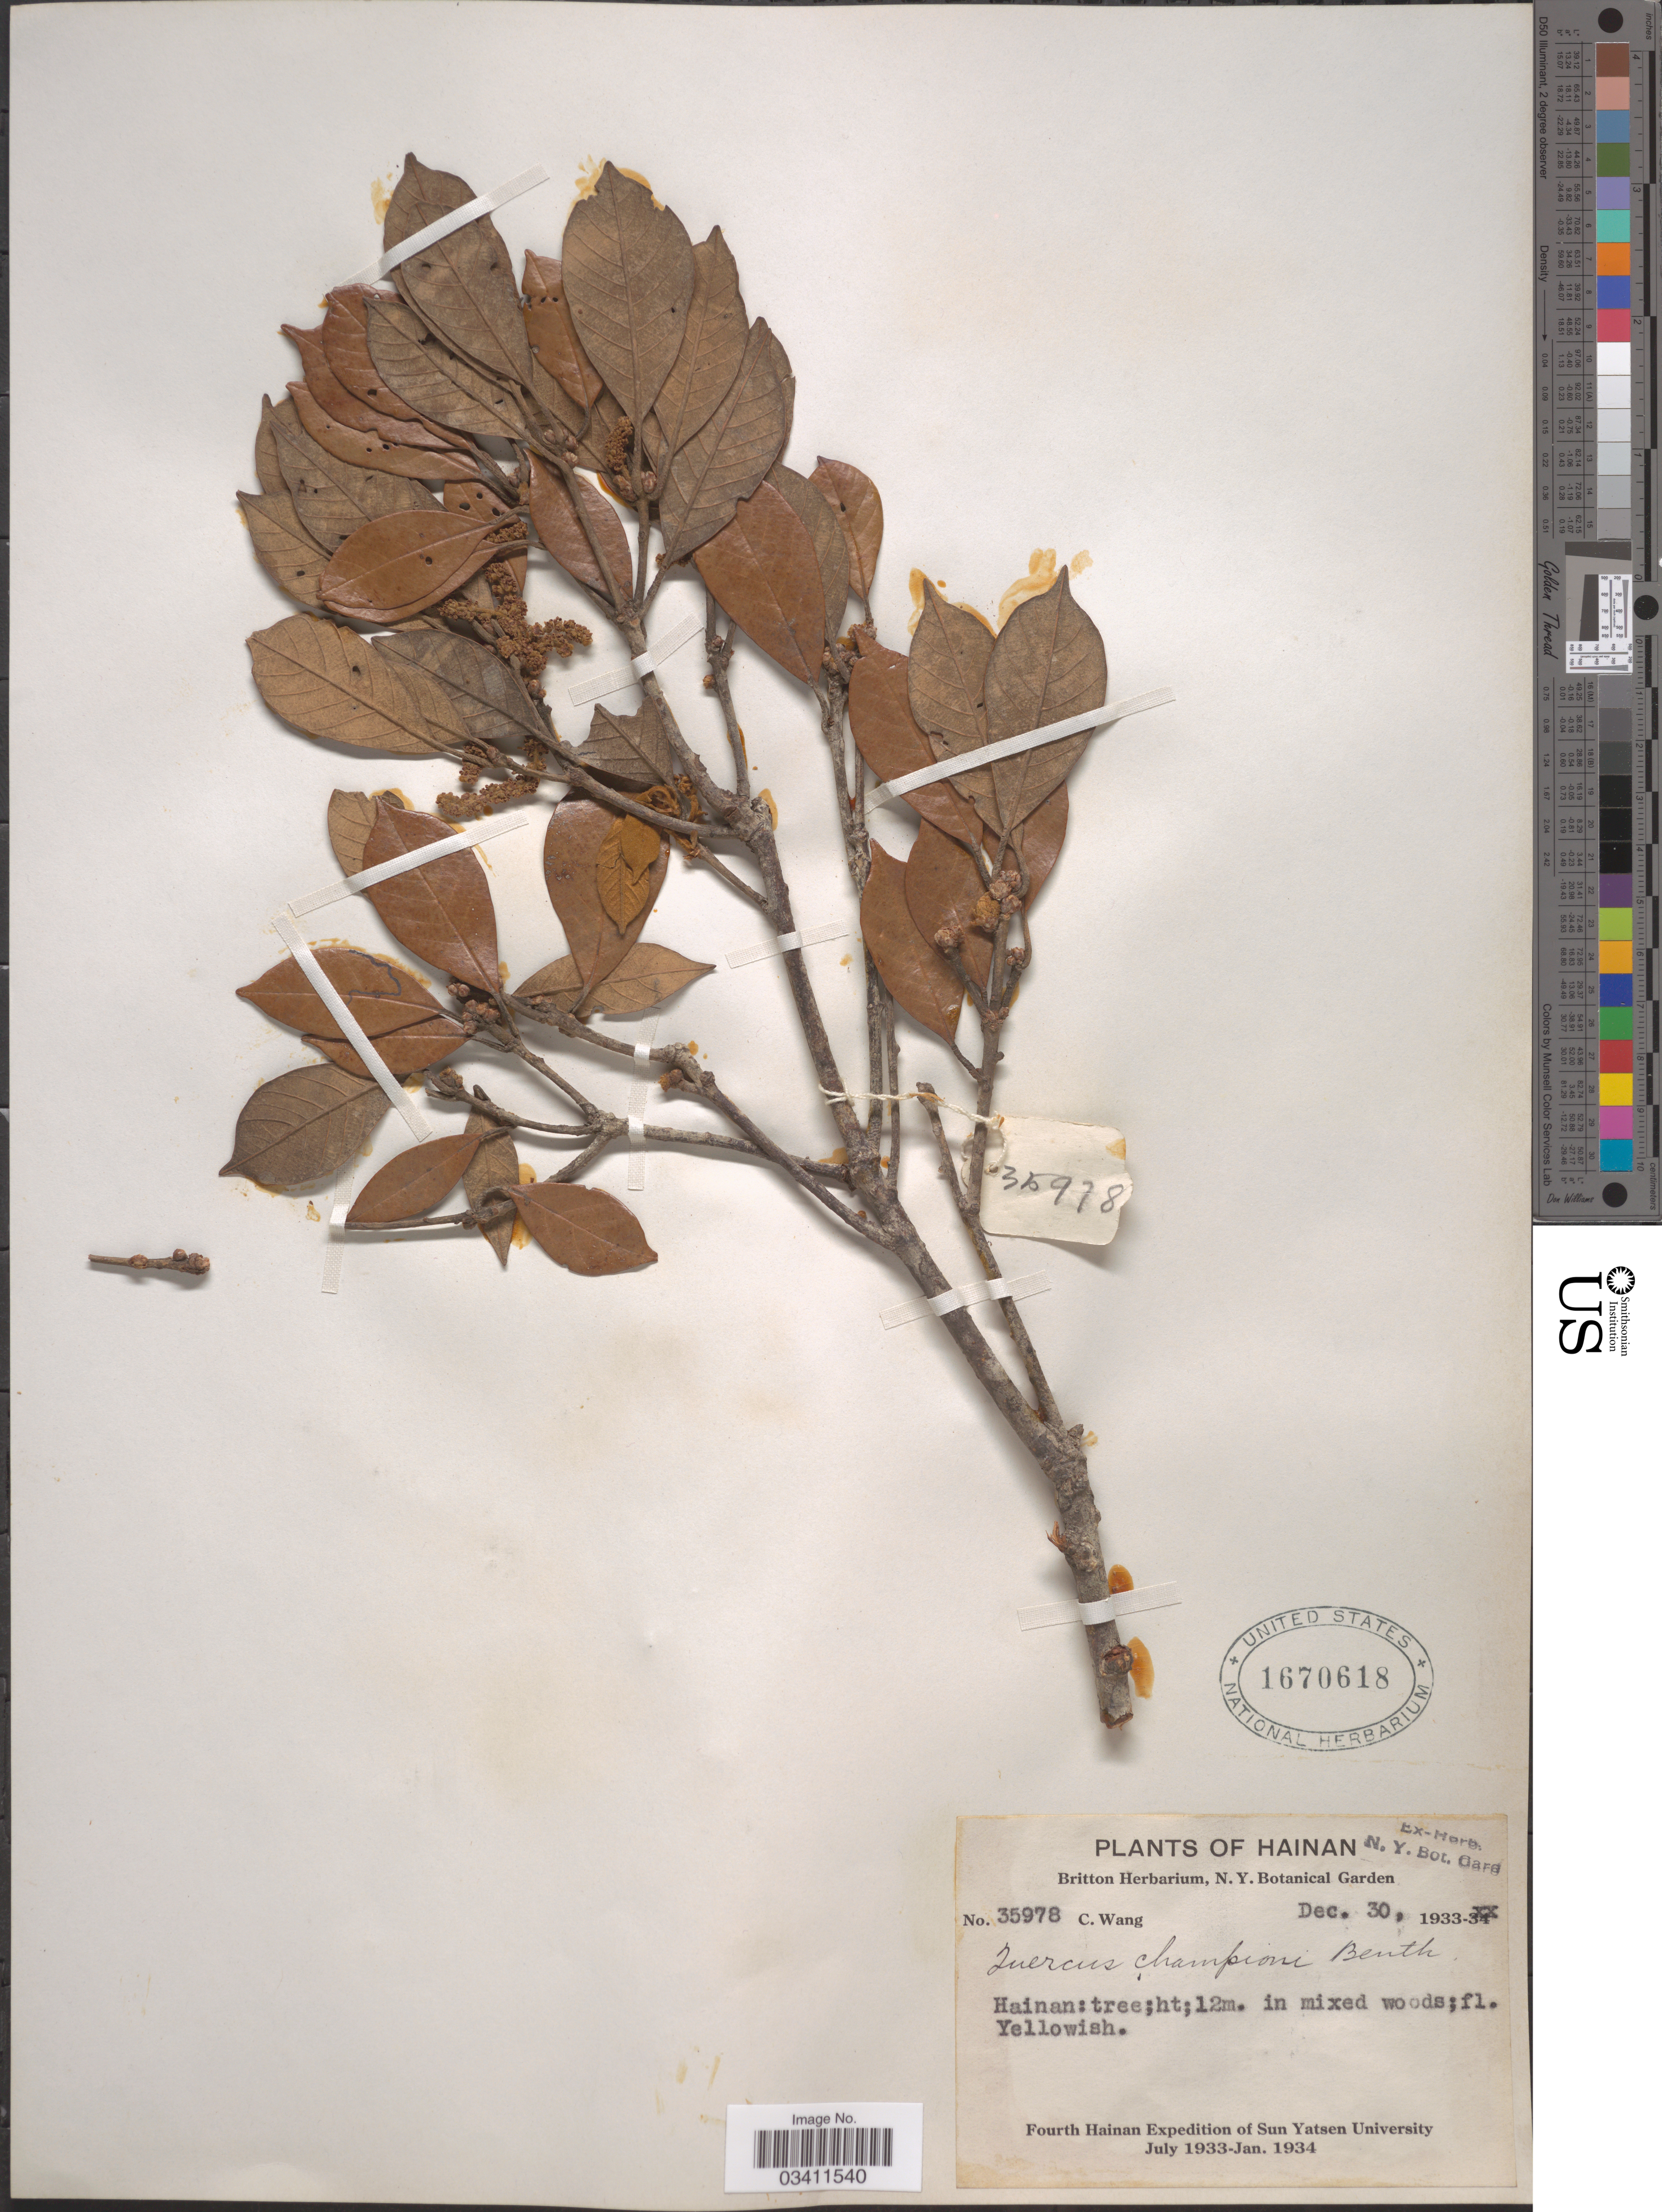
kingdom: Plantae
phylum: Tracheophyta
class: Magnoliopsida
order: Fagales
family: Fagaceae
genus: Quercus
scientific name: Quercus championii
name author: Benth.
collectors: C. Wang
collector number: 35978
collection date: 1933-12-30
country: China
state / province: Hainan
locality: Hainan.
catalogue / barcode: US 1670618